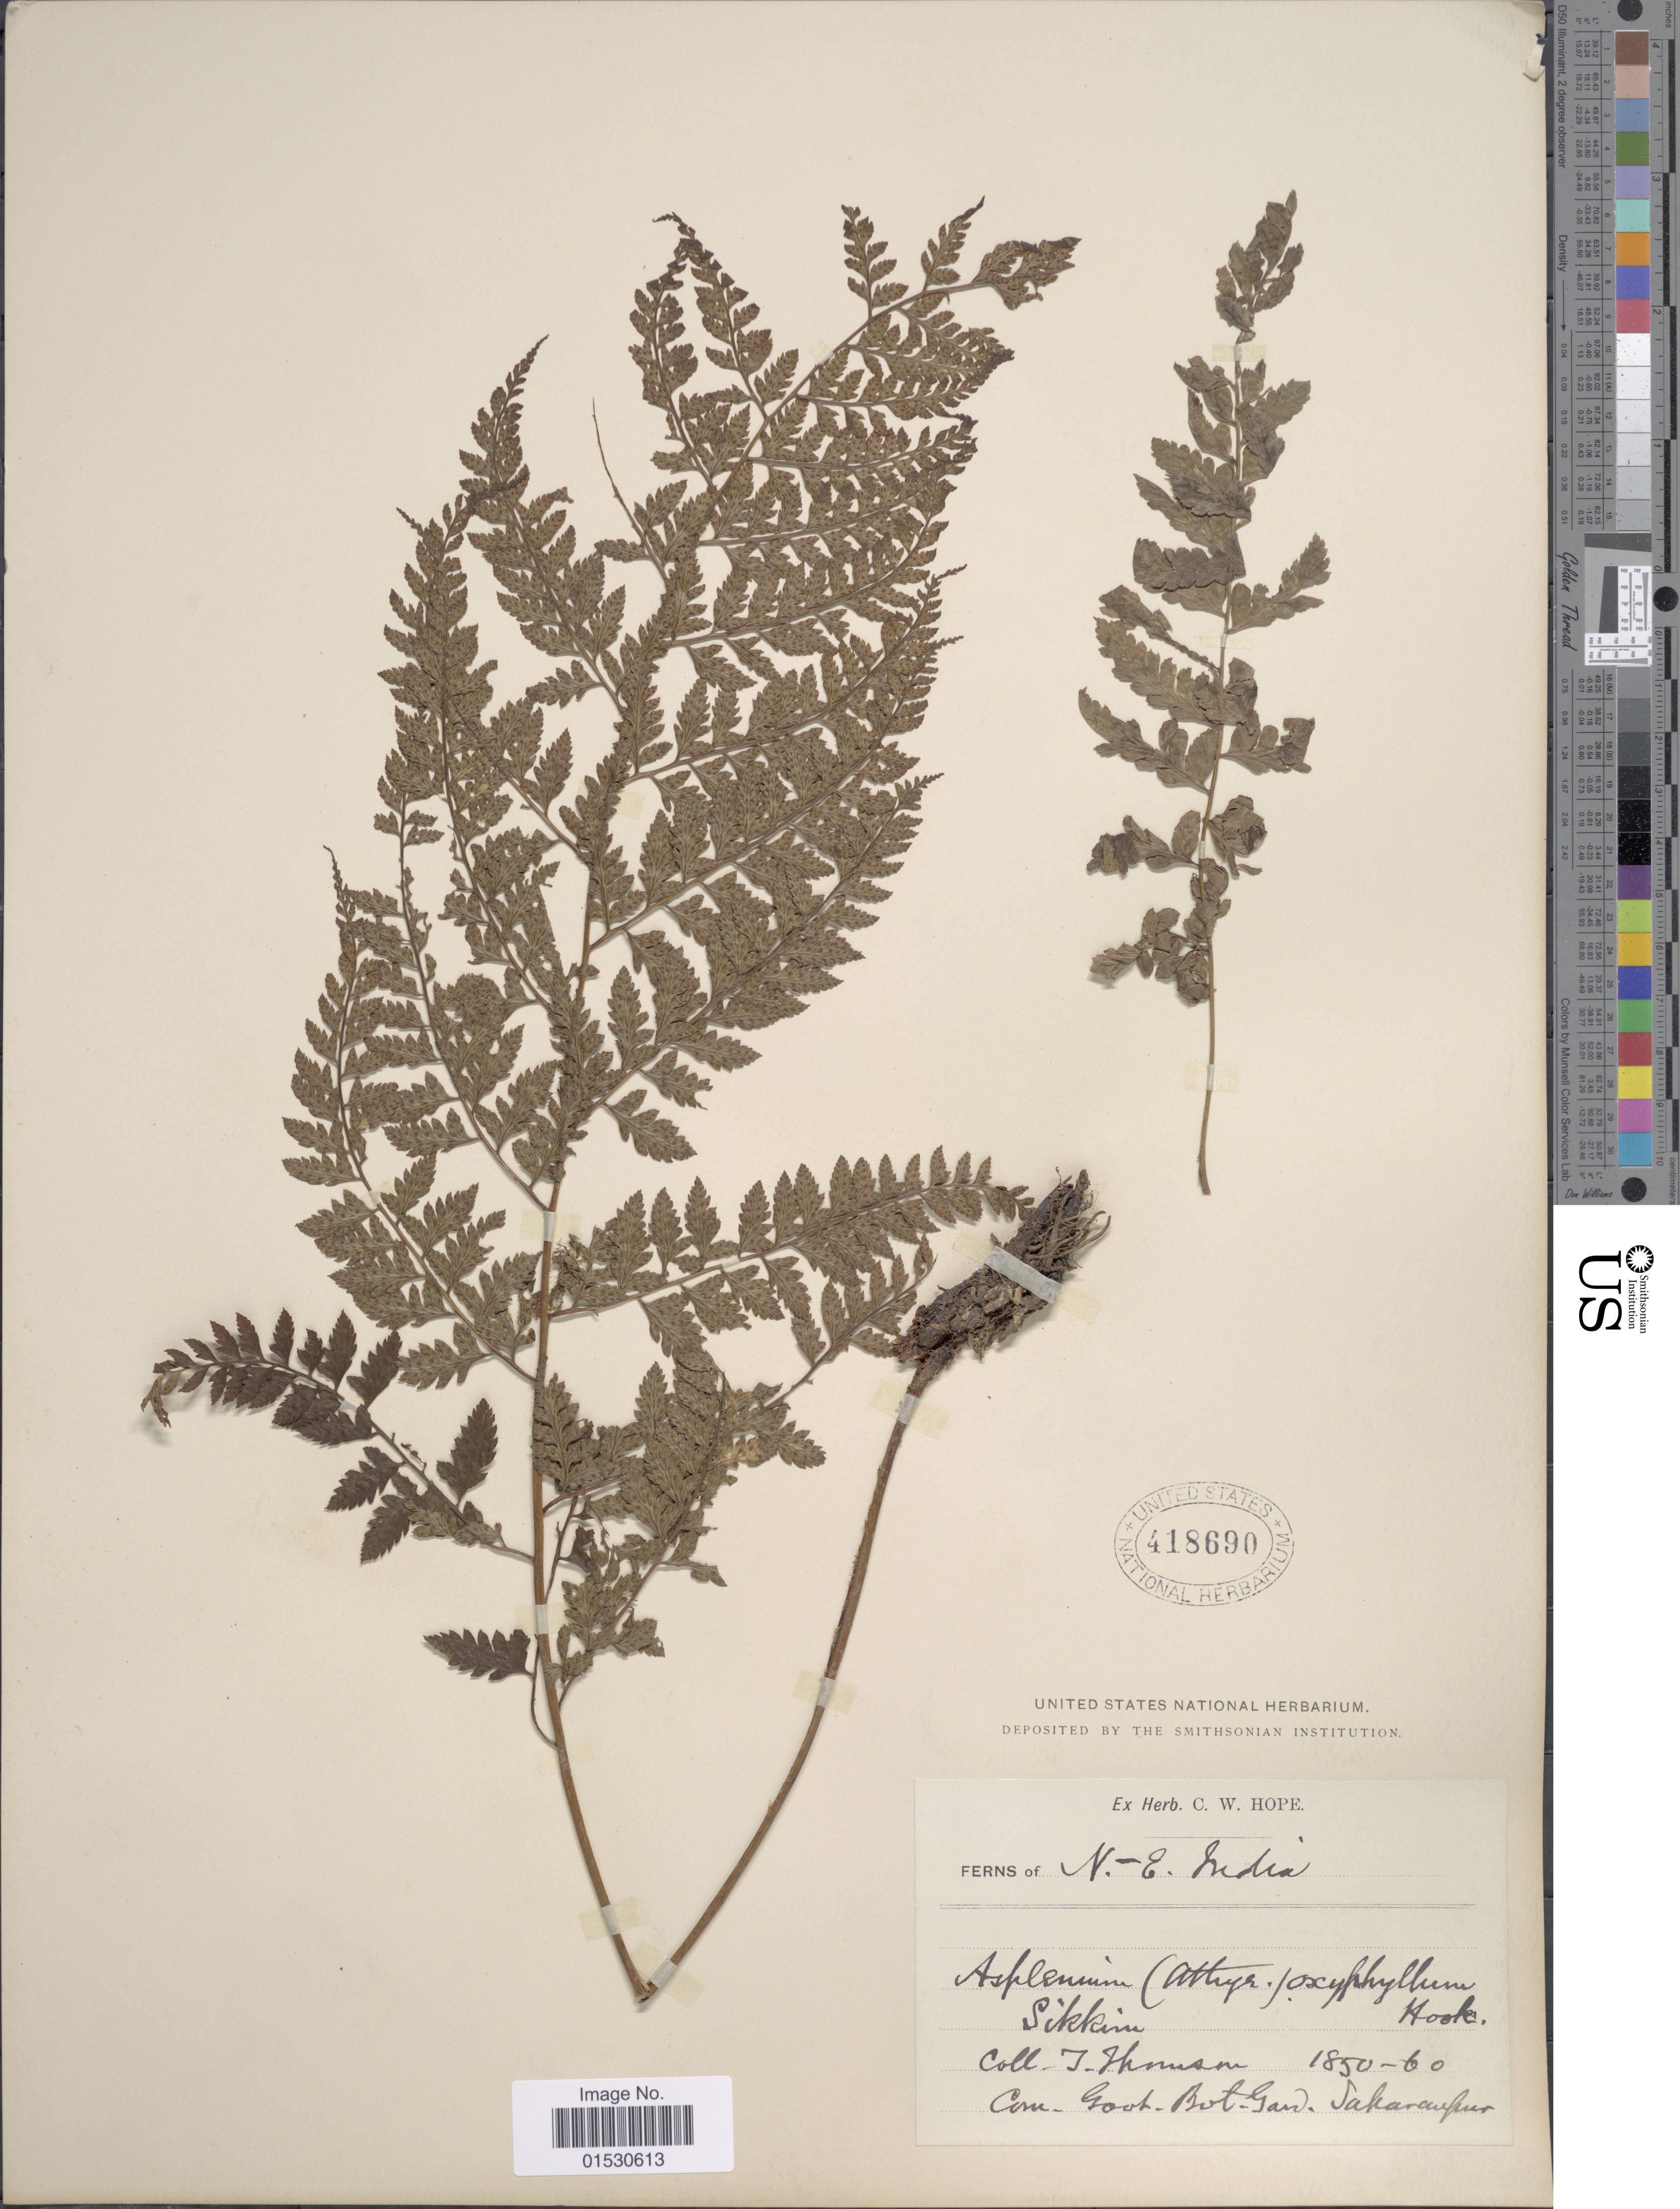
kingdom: Plantae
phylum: Tracheophyta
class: Polypodiopsida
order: Polypodiales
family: Athyriaceae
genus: Athyrium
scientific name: Athyrium drepanopterum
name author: (Kunze) A. Braun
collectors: T. Thomson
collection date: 1850/1860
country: India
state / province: Sikkim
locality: N.E. India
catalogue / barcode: US 418690